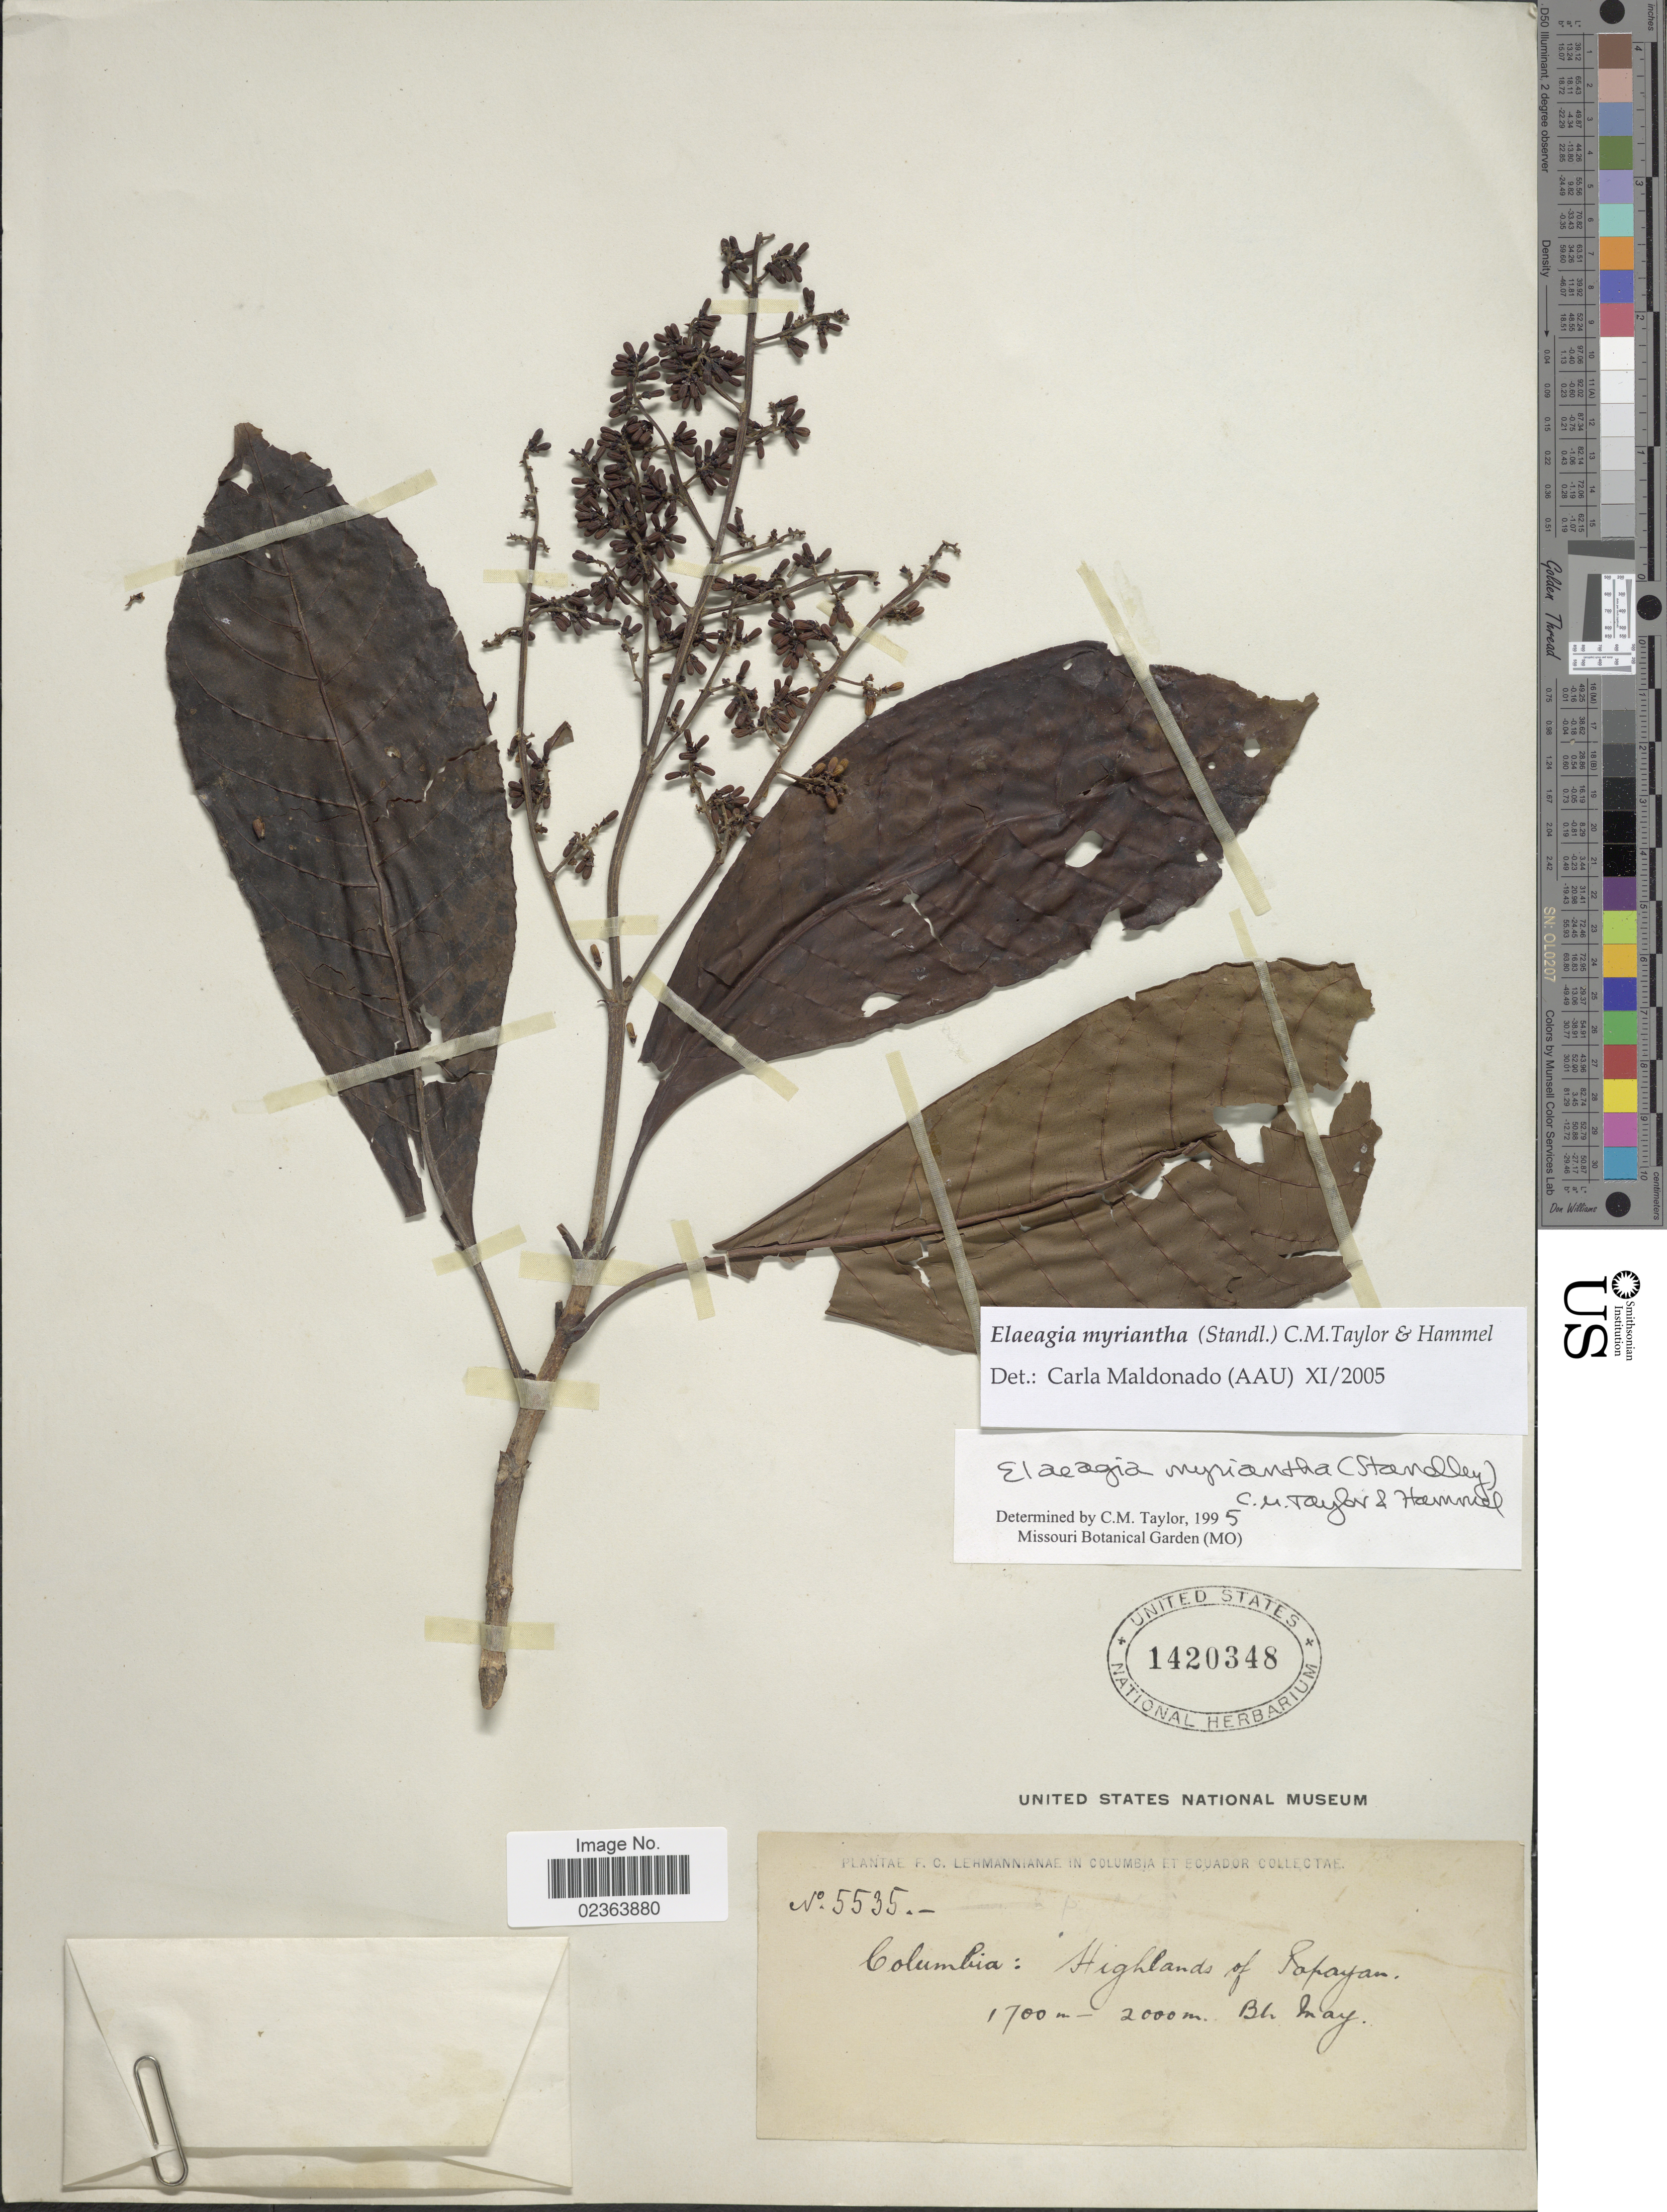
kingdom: Plantae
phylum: Tracheophyta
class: Magnoliopsida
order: Gentianales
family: Rubiaceae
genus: Elaeagia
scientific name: Elaeagia myriantha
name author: (Standl.) C.M. Taylor & Hammel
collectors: F. C. Lehmann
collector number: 5535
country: Colombia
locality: Columbia: Highlands of Popayan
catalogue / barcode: US 1420348